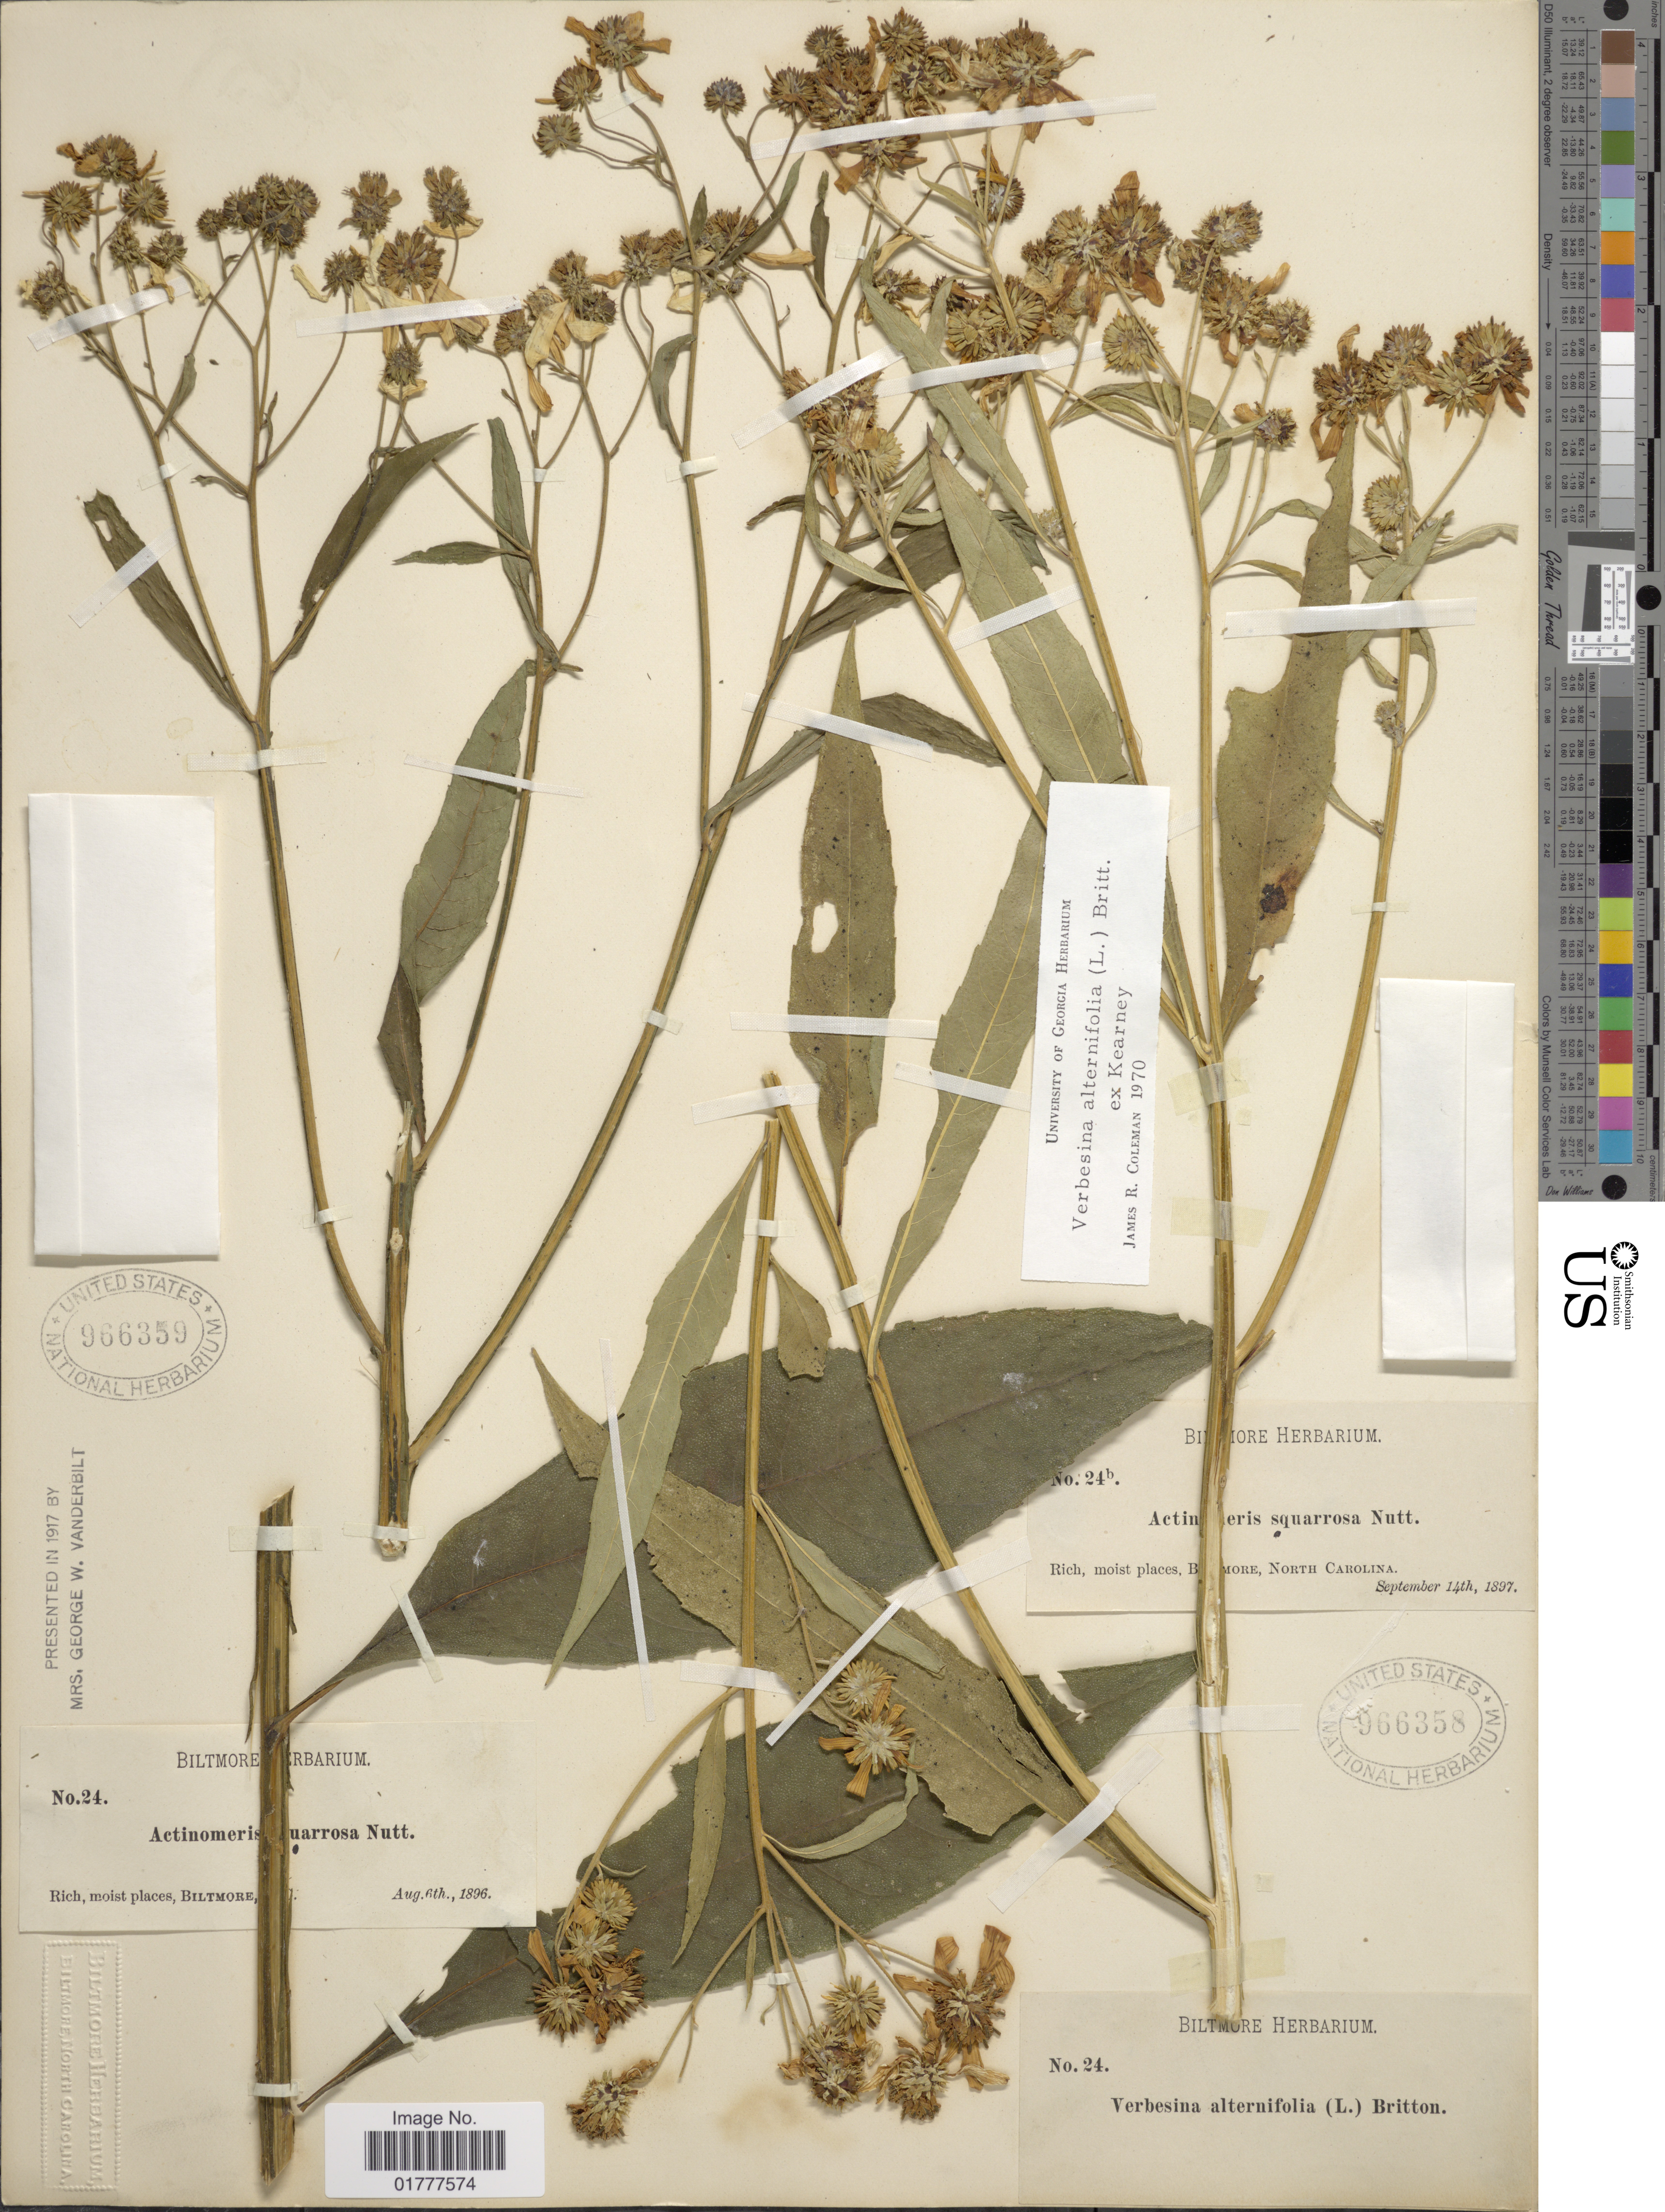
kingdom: Plantae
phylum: Tracheophyta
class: Magnoliopsida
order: Asterales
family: Asteraceae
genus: Actinomeris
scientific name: Actinomeris alternifolia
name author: (L.) DC.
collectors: ex herb. Biltmore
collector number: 24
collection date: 1896-08-06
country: United States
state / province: North Carolina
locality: Biltmore.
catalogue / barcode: US 966359